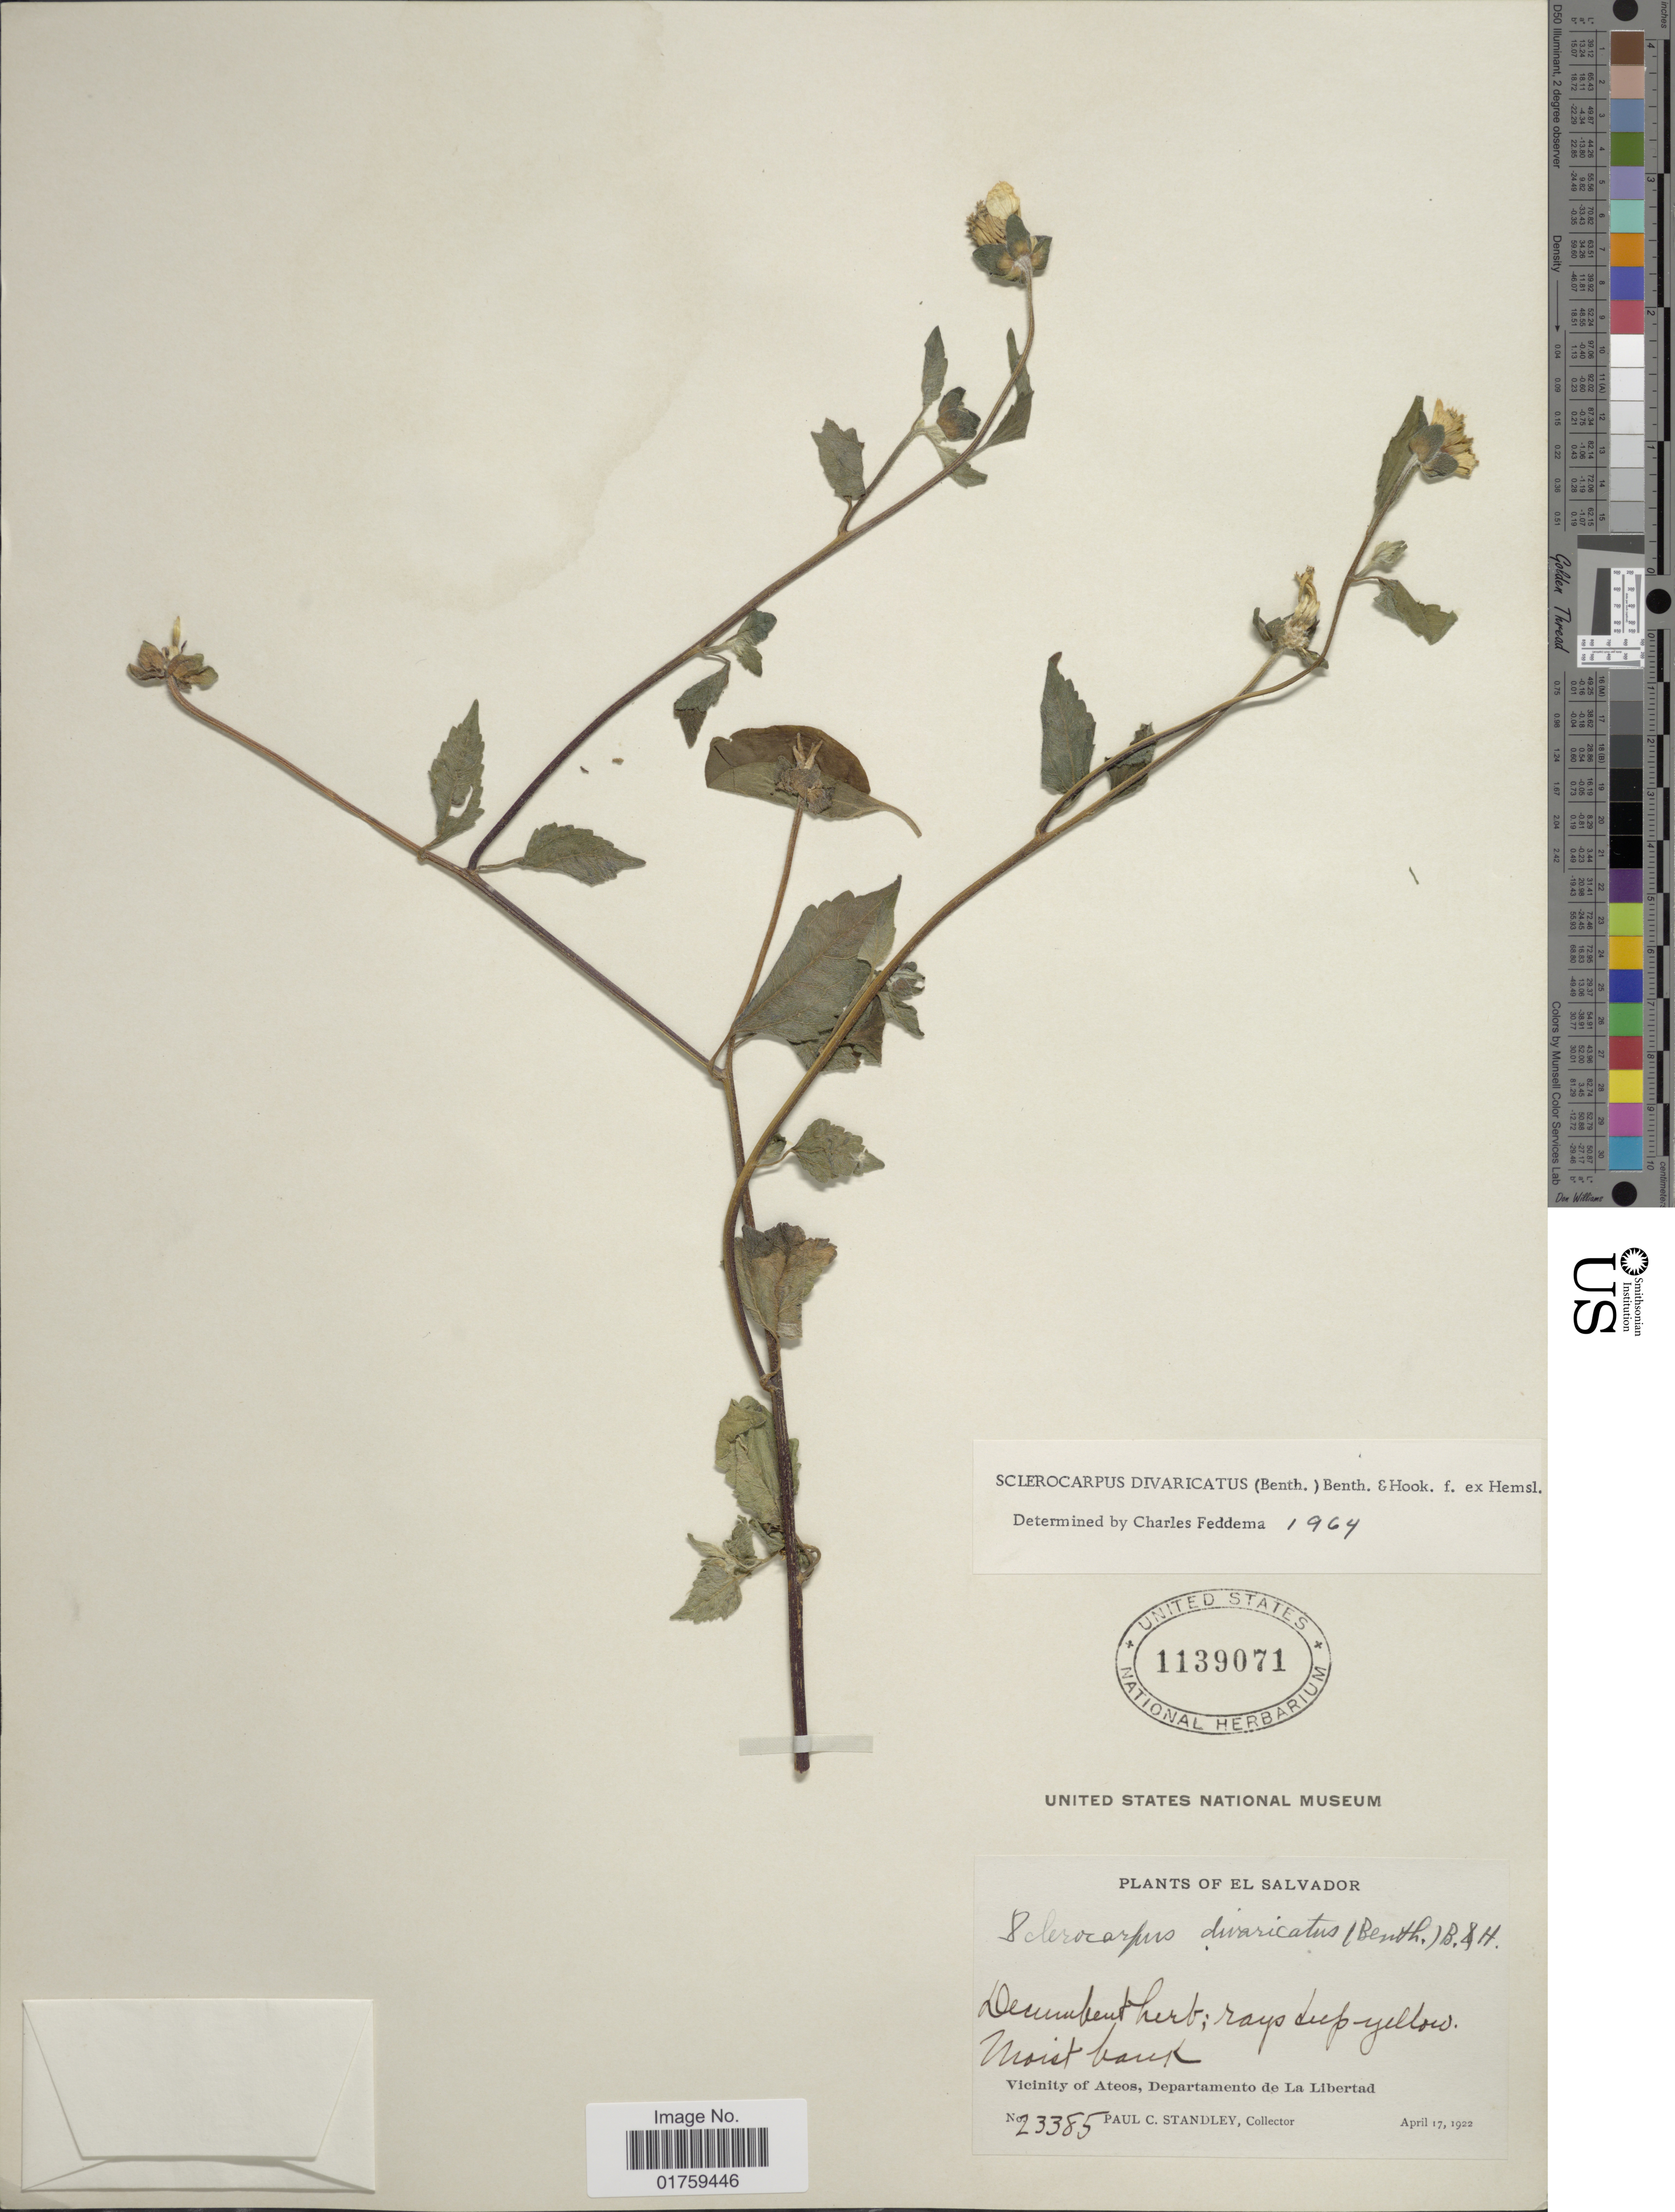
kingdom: Plantae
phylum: Tracheophyta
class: Magnoliopsida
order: Asterales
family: Asteraceae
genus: Sclerocarpus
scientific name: Sclerocarpus divaricatus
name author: (Benth.) Benth. & Hook. f. ex Hemsl.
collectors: P. C. Standley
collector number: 23385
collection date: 1922-04-17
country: El Salvador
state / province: La Libertad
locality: Moist bank. Vicinity of Ateos, Departamento de La Libertad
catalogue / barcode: US 1139071